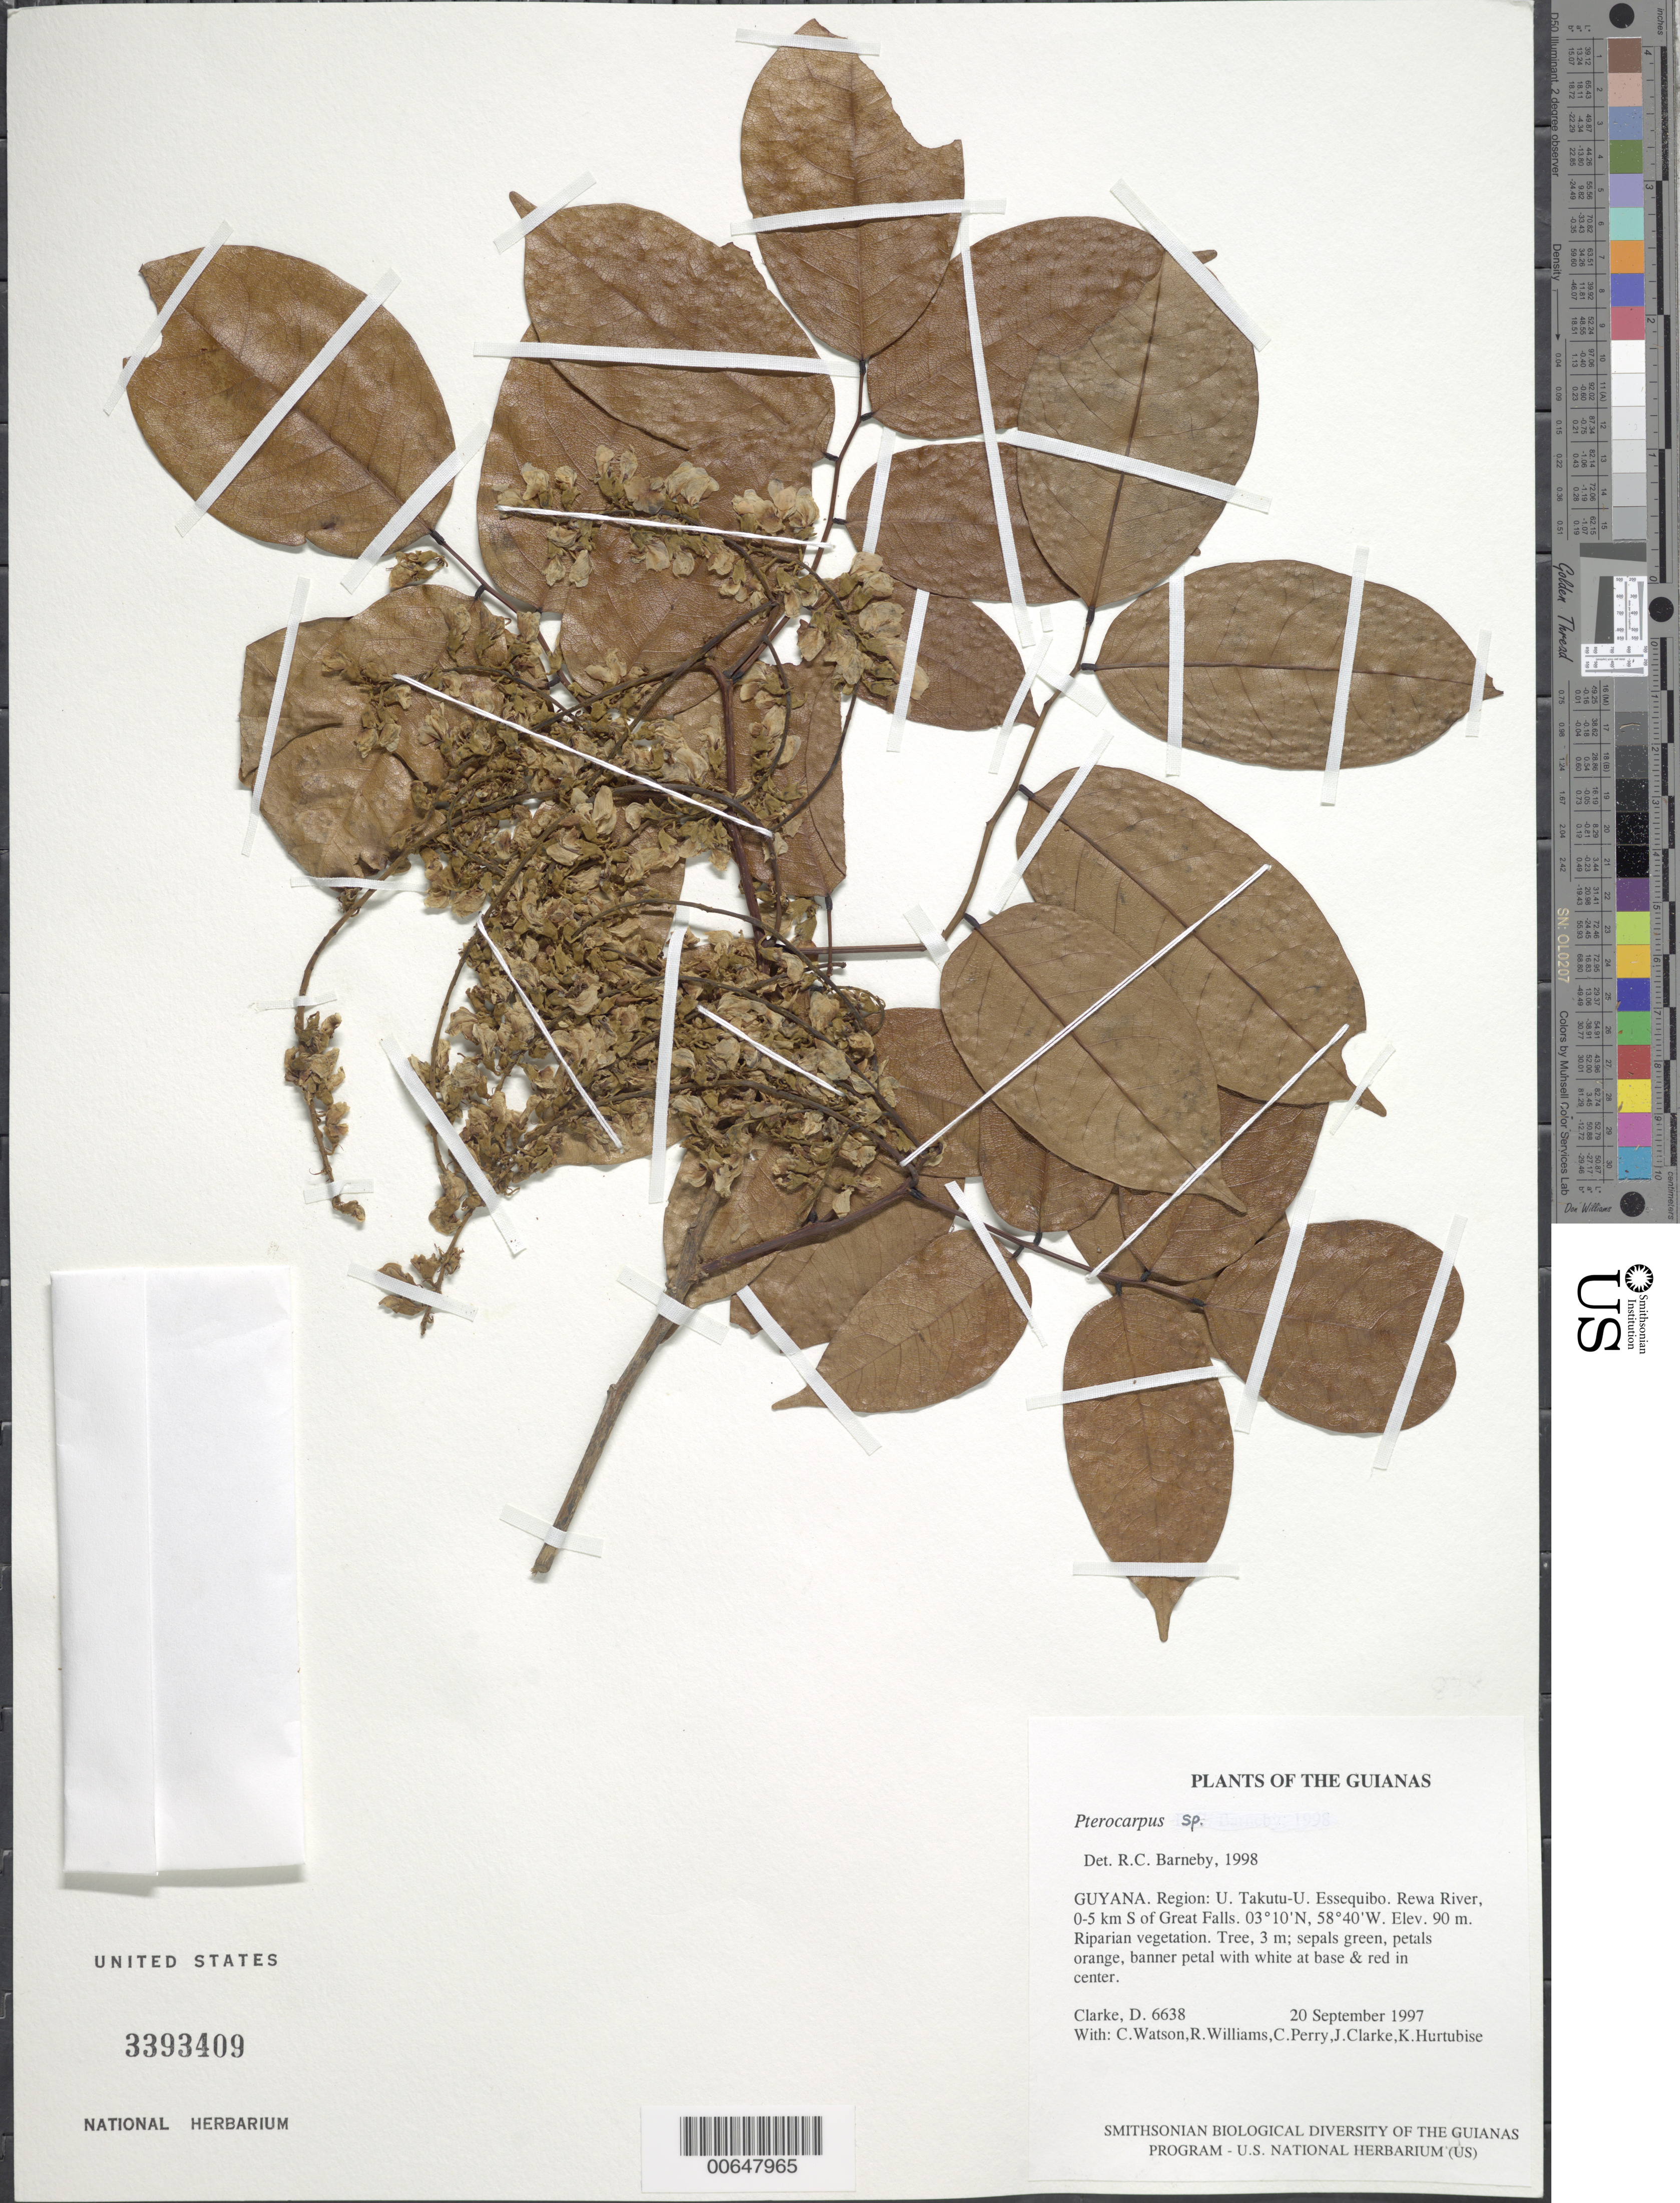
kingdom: Plantae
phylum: Tracheophyta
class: Magnoliopsida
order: Fabales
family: Fabaceae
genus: Pterocarpus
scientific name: Pterocarpus sp.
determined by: Barneby, Rupert C., (NY)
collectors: H. D. Clarke, C. Watson, R. Williams, C. Perry, J. Clarke & K. Hurtubise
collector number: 6638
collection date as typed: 20 September 1997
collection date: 1997-09-20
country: Guyana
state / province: U. Takutu-U. Essequibo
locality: Rewa River, 0-5 km S of Great Falls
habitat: Riparian vegetation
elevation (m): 90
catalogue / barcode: US 3393409